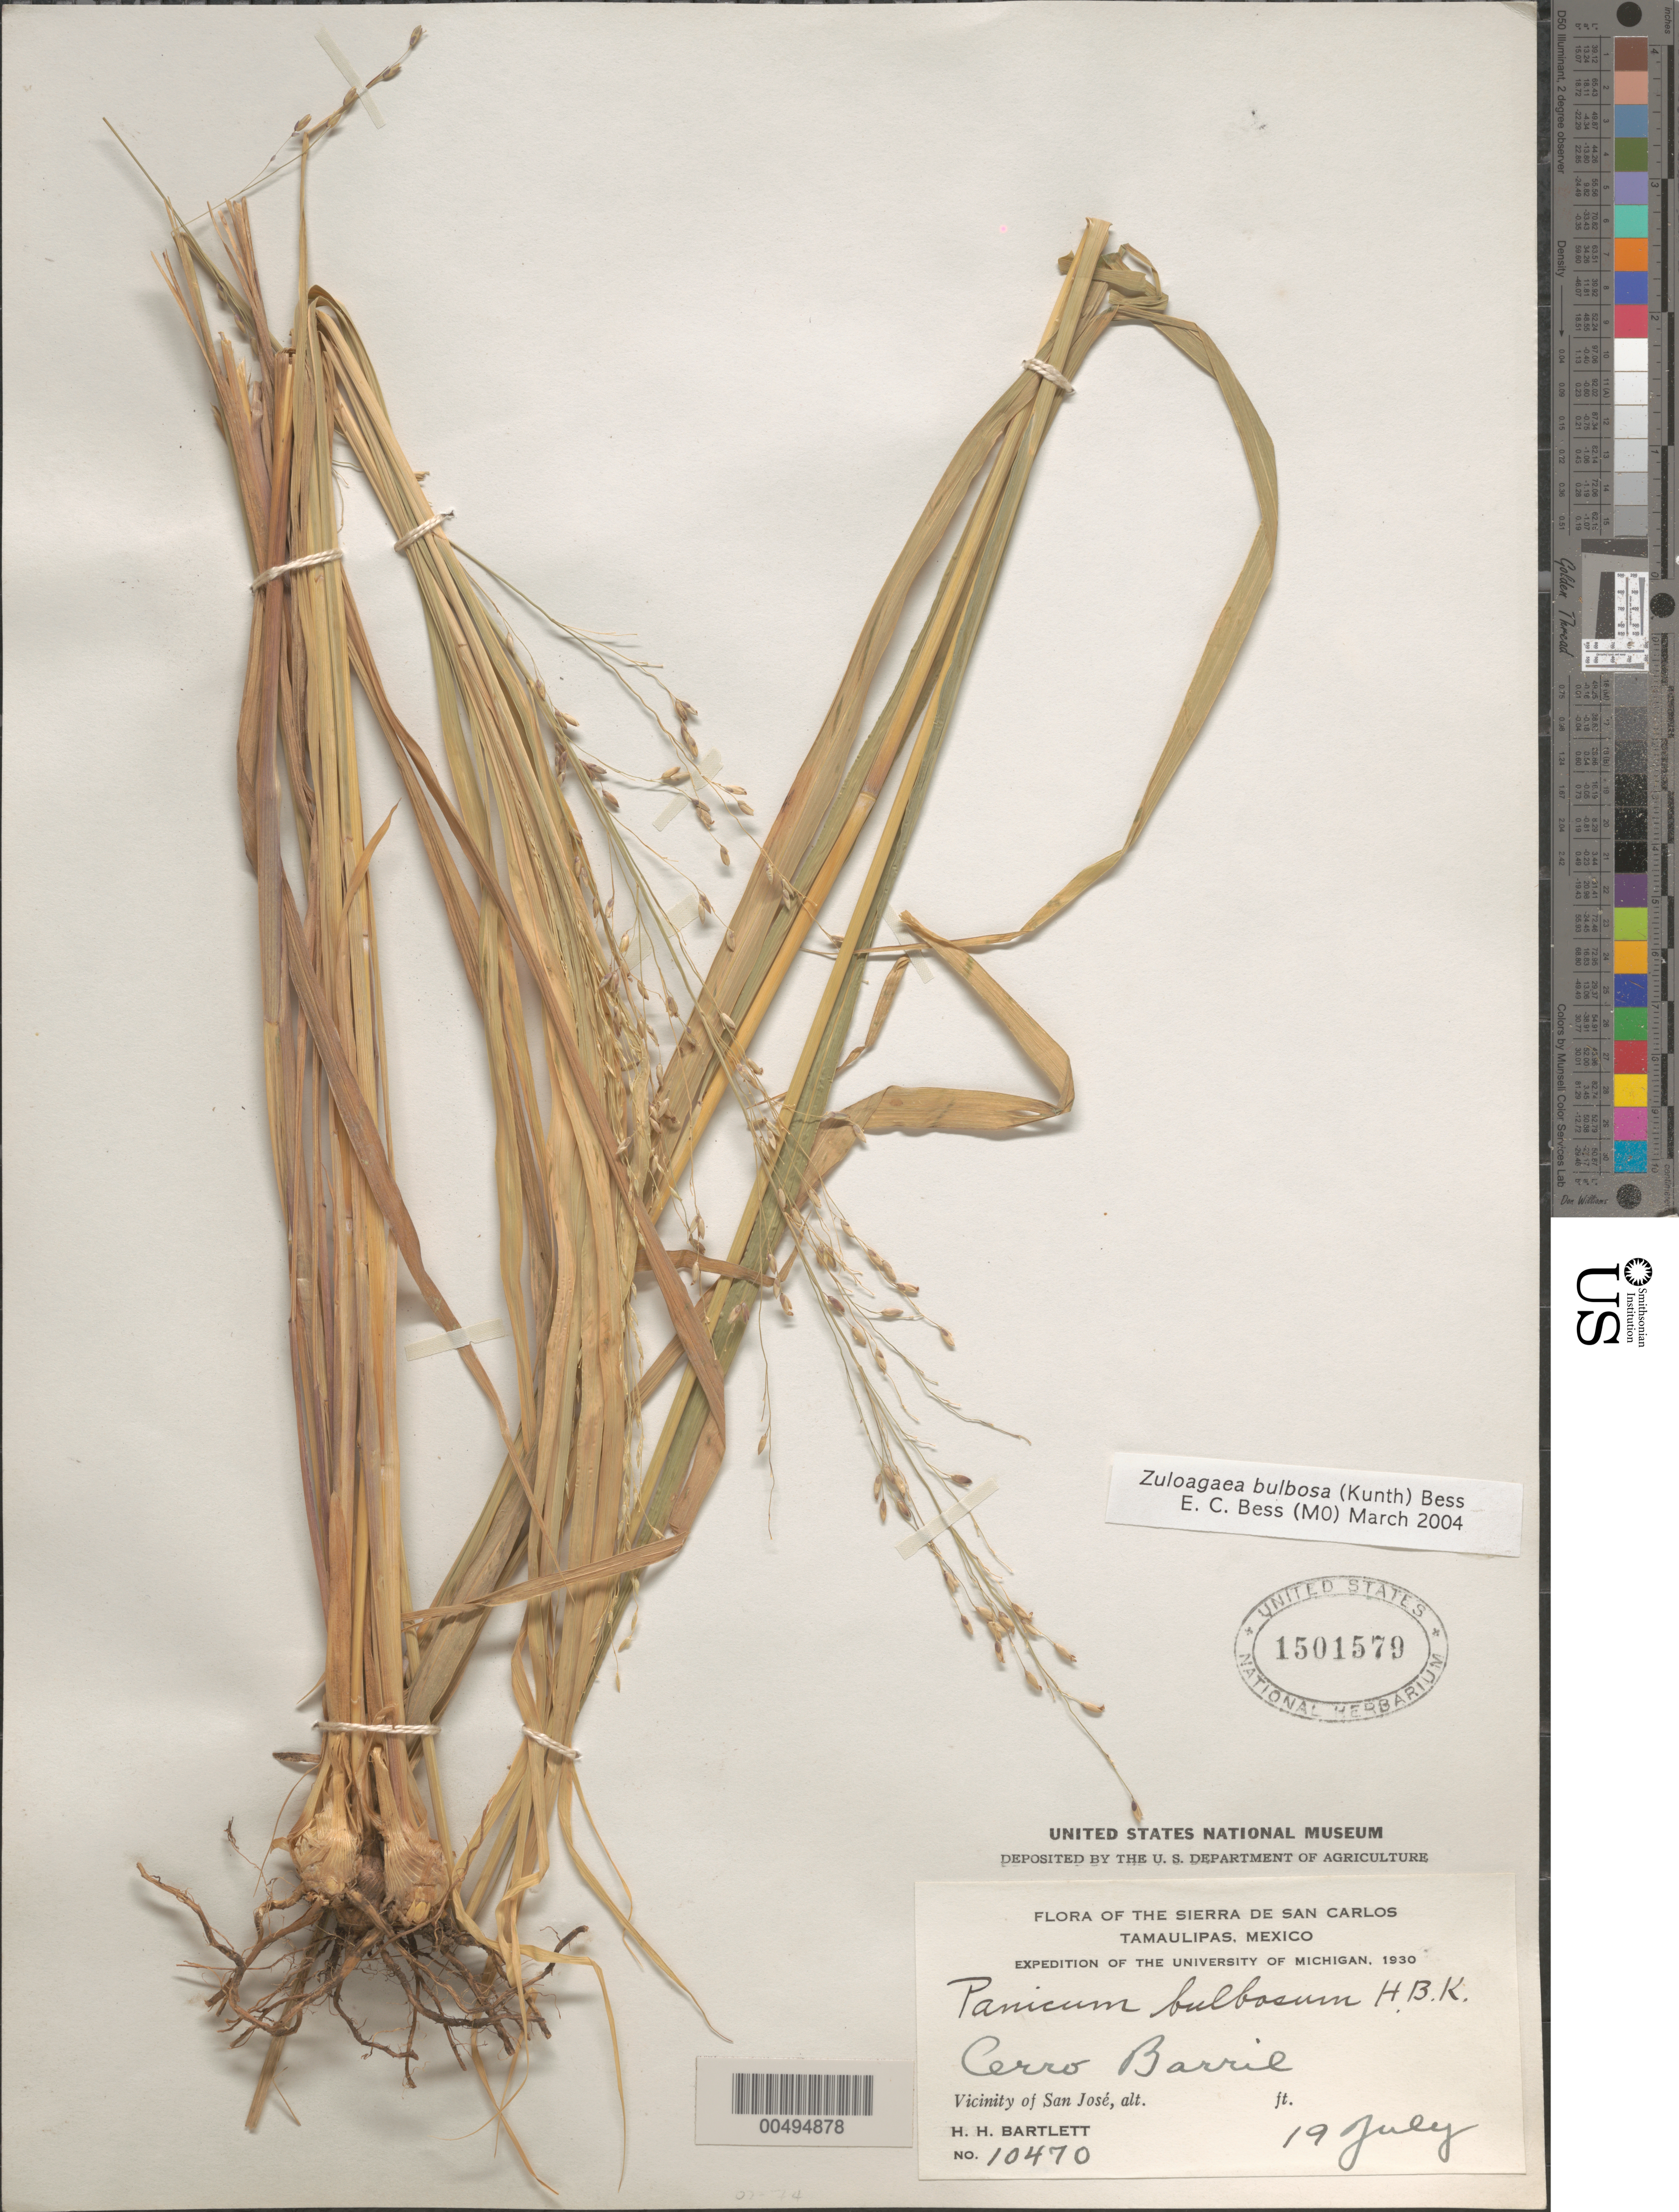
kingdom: Plantae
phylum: Tracheophyta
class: Liliopsida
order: Poales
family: Poaceae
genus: Panicum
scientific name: Panicum bulbosum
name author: Kunth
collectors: H. H. Bartlett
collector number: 10470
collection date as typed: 19 Jul 1930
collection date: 1930-07-19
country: Mexico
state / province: Tamaulipas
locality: Sierra de San Carlos, Cerro Barrie, vicinity of San Jos‚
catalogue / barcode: US 1501579